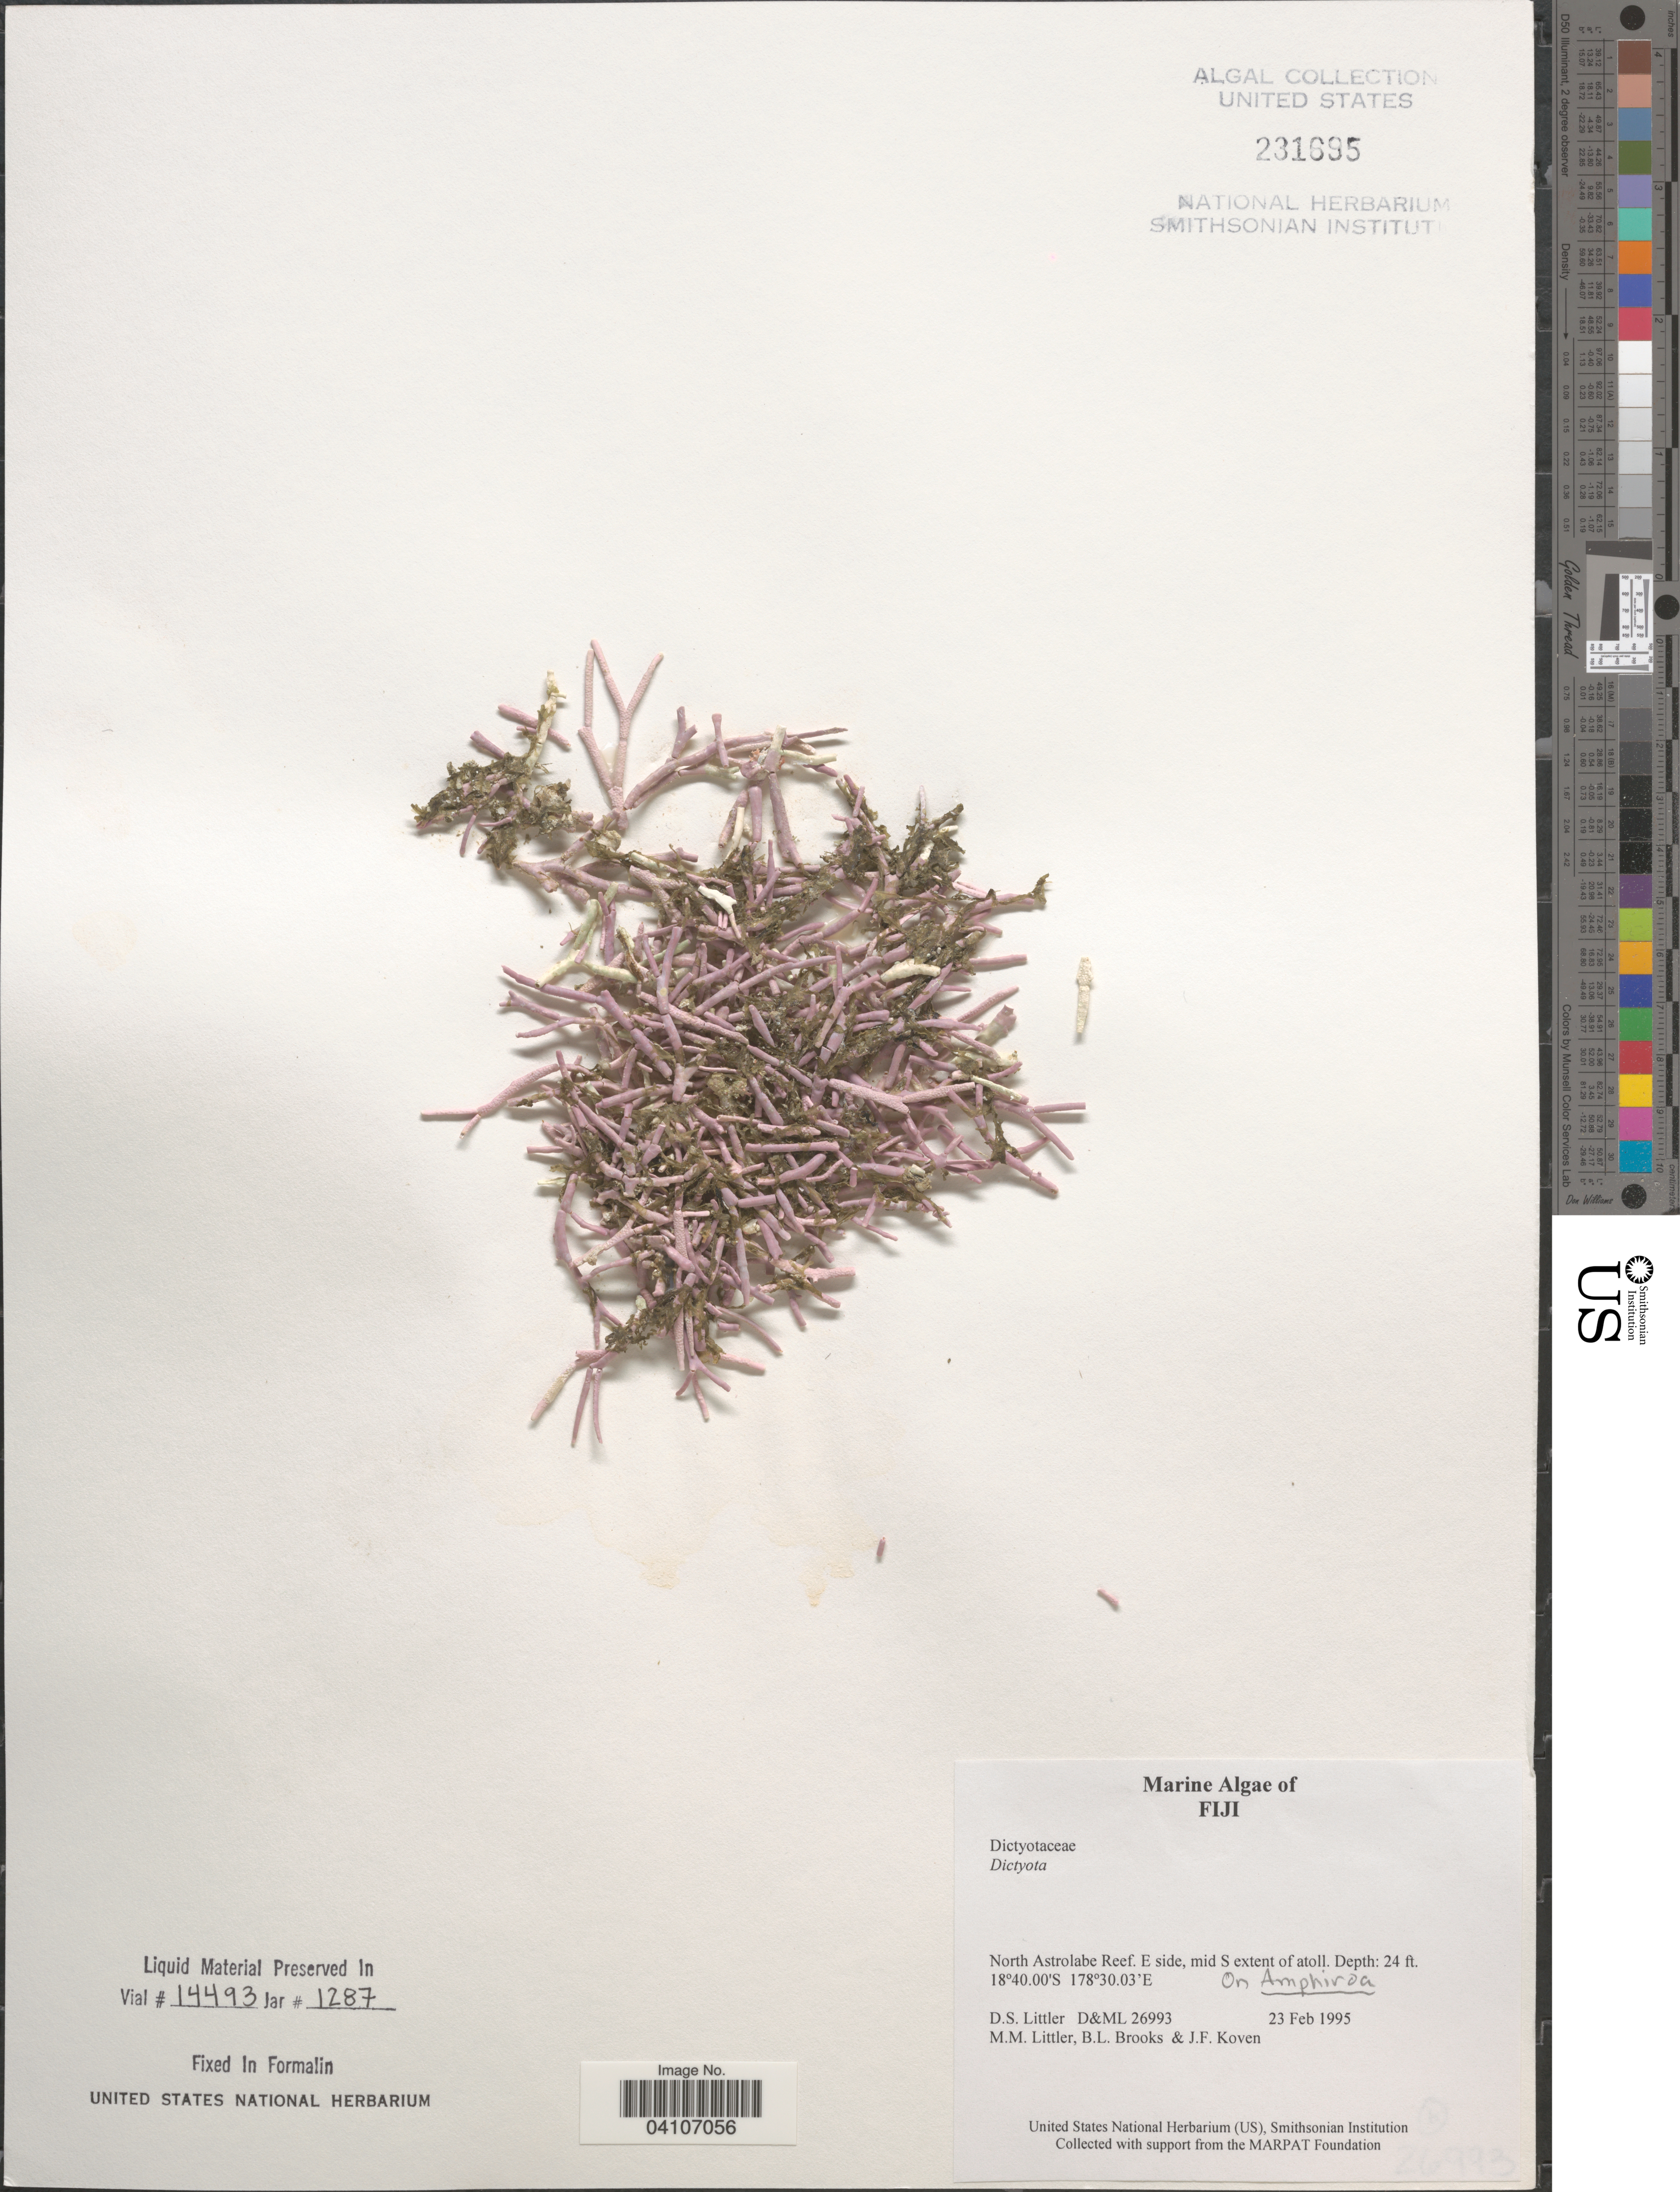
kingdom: Chromista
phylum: Ochrophyta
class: Phaeophyceae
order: Dictyotales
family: Dictyotaceae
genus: Dictyota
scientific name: Dictyota sp.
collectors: D. S. Littler, B. Brooks & J. Koven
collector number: D&ML26993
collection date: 1995-02-23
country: Fiji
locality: North Astrolabe Reef. E side, mid S extent of atoll.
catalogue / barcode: US 231695